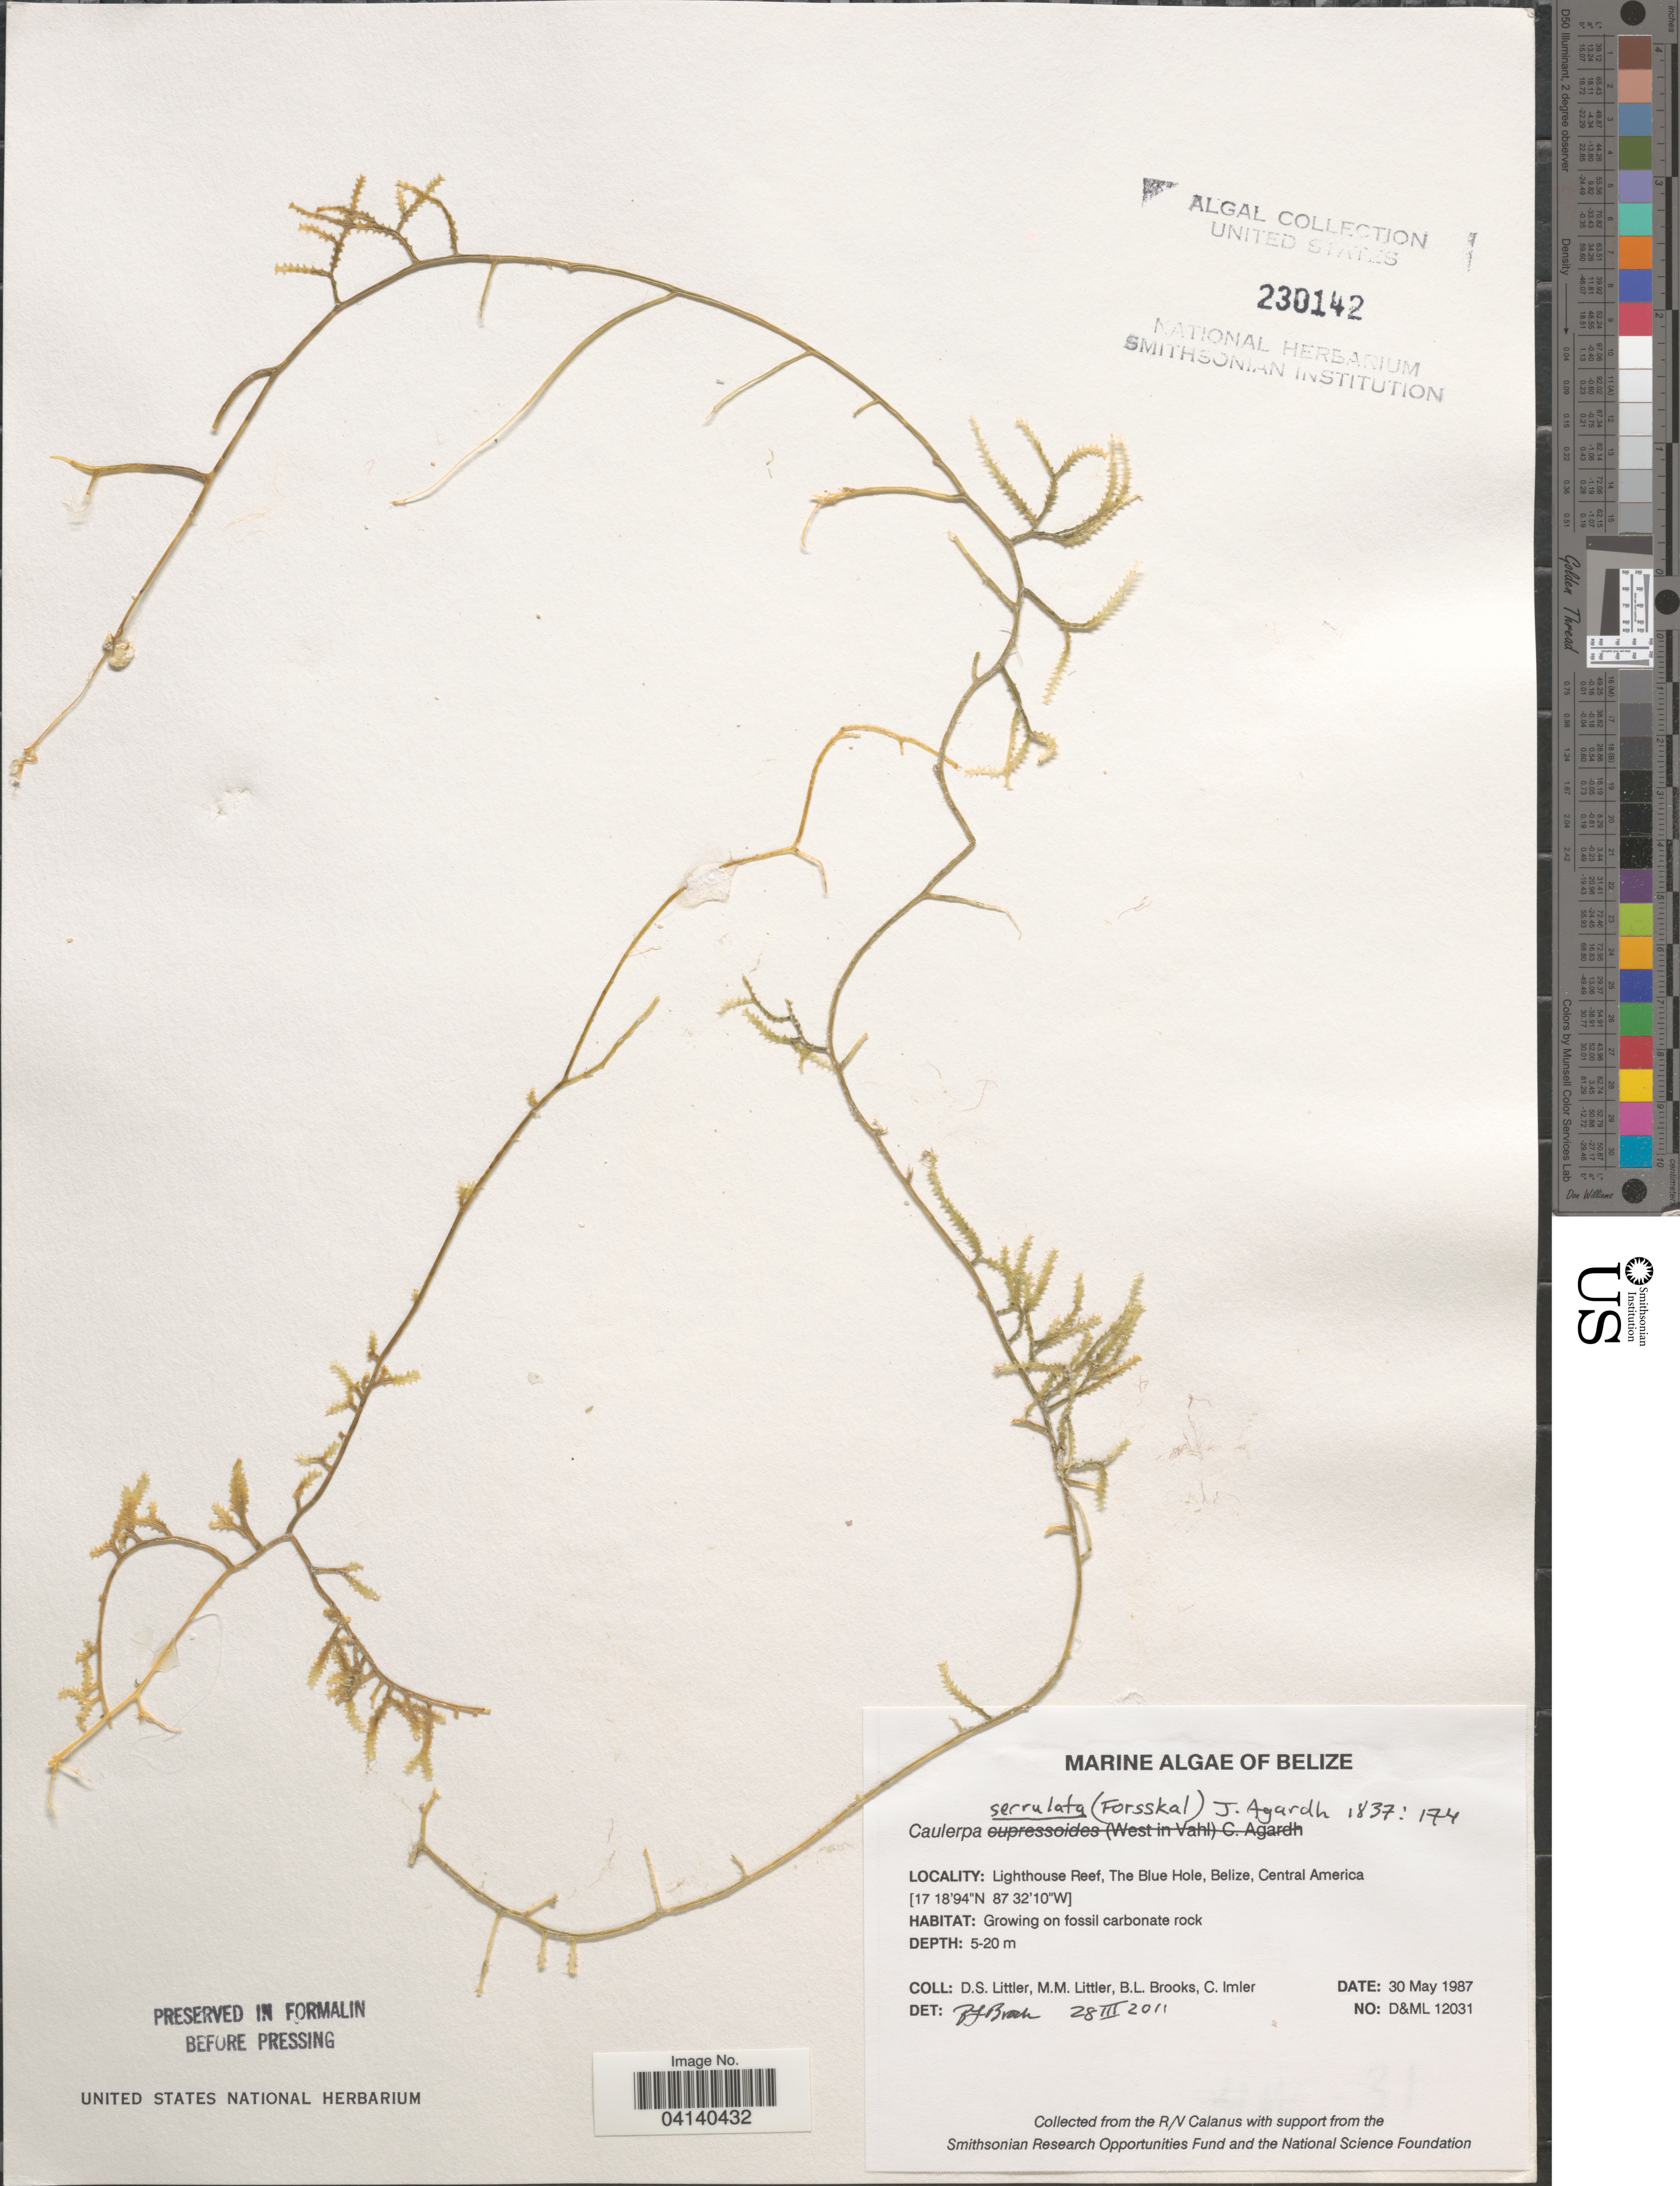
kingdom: Plantae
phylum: Chlorophyta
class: Ulvophyceae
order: Bryopsidales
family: Caulerpaceae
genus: Caulerpa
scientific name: Caulerpa serrulata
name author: (Forssk.) J. Agardh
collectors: D. S. Littler, B. Brooks & C. Imler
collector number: D&ML12031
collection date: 1987-05-30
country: Belize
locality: Lighthouse Reef, The Blue Hole.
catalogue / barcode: US 230142